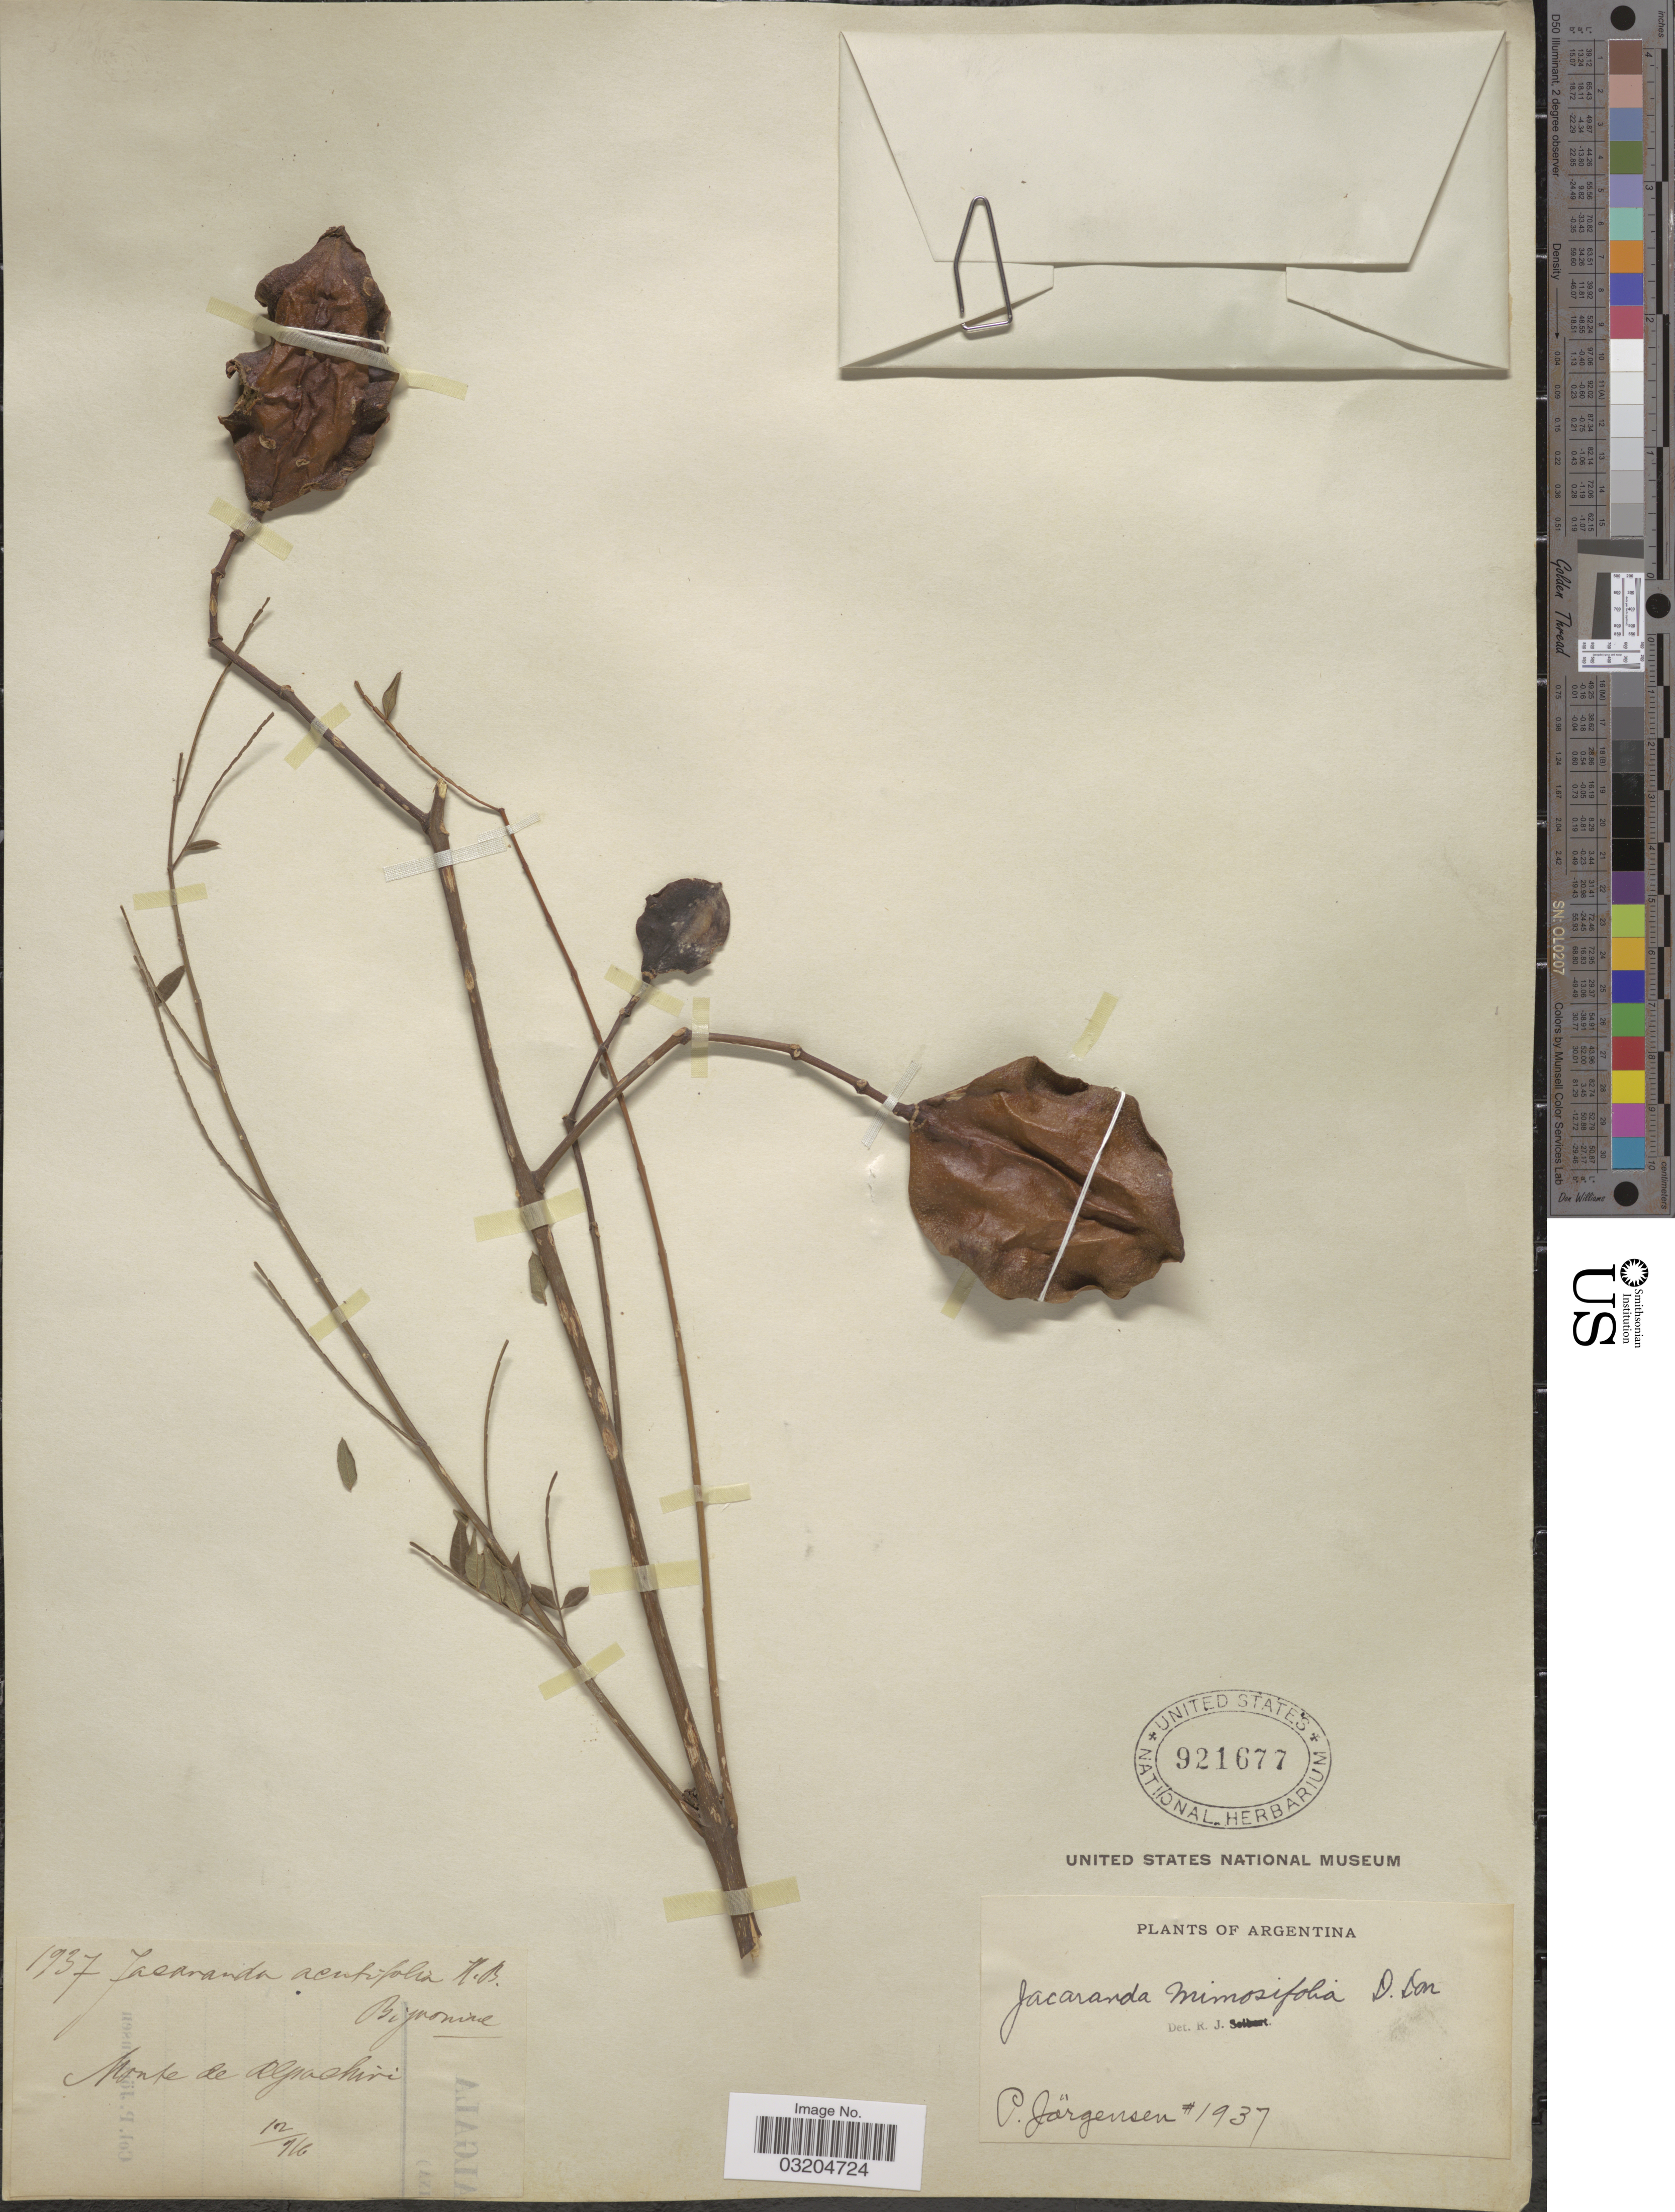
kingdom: Plantae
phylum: Tracheophyta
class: Magnoliopsida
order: Lamiales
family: Bignoniaceae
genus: Jacaranda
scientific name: Jacaranda mimosifolia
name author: D. Don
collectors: P. Jörgensen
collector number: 1937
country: Argentina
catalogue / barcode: US 921677